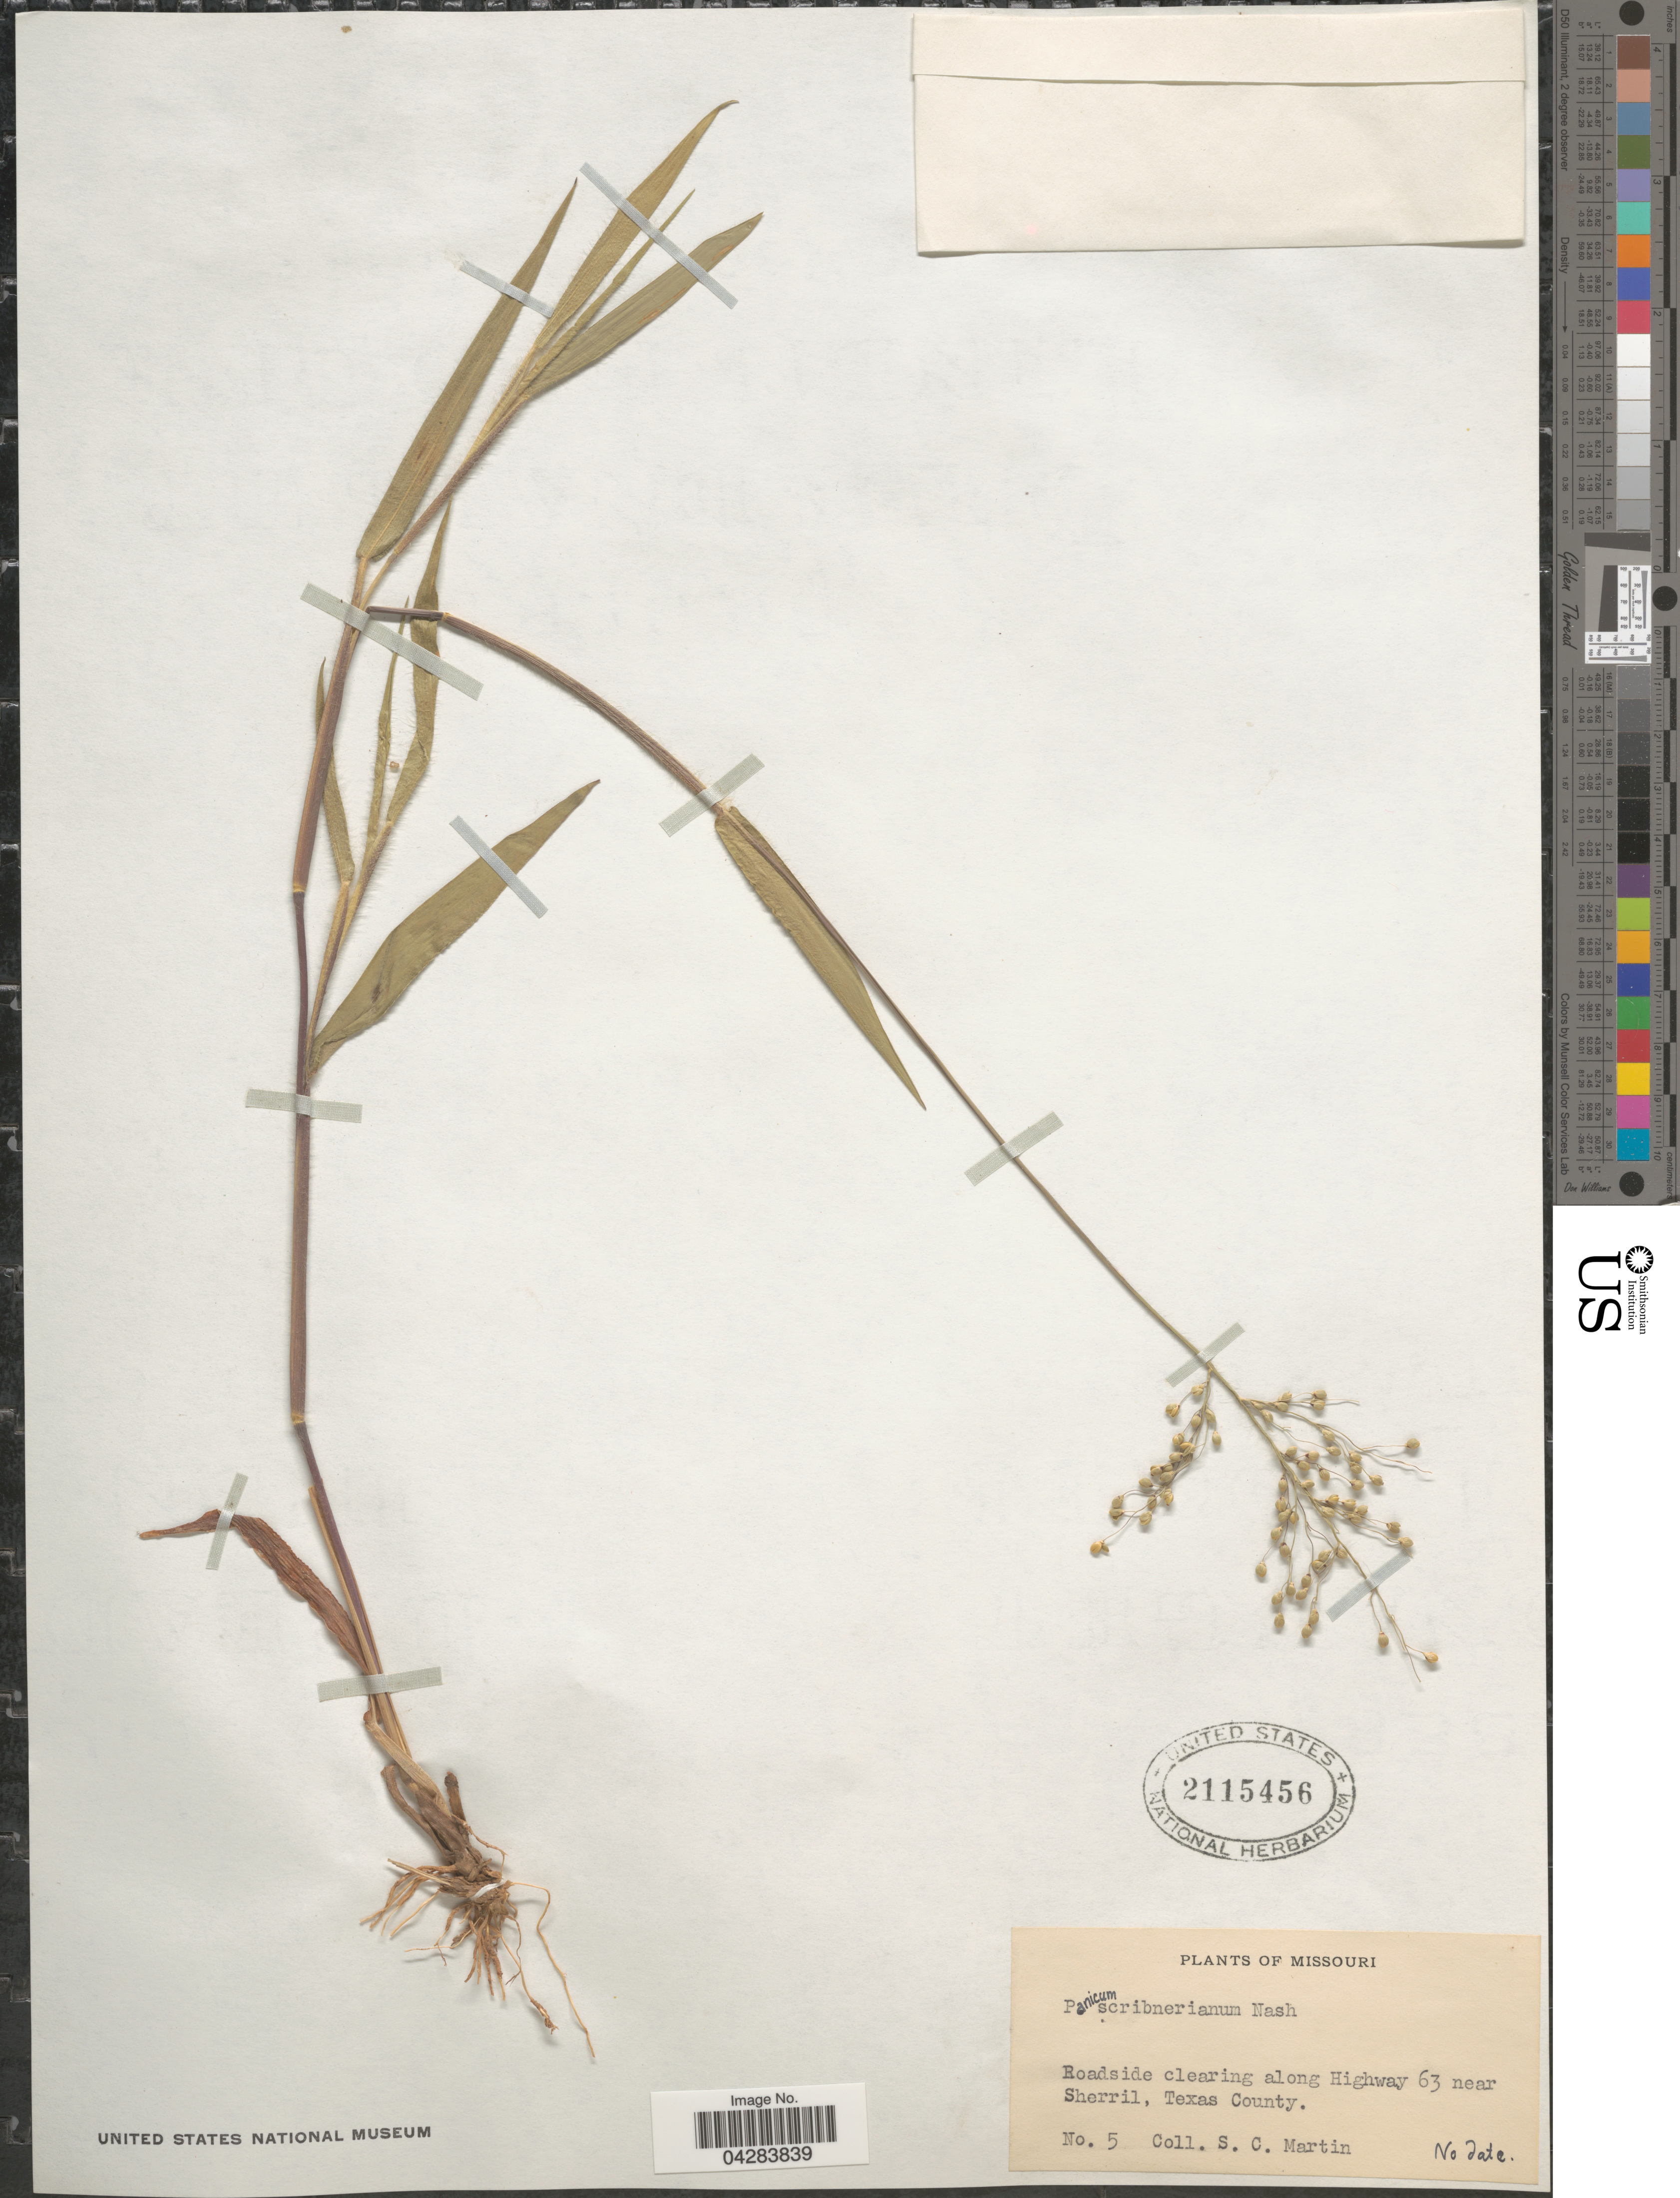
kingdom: Plantae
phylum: Tracheophyta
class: Liliopsida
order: Poales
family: Poaceae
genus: Dichanthelium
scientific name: Dichanthelium oligosanthes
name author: (Schult.) Gould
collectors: S. C. Martin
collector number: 5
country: United States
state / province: Missouri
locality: Roadside clearing along Highway 63 near Sherril, Texas County.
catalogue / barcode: US 2115456